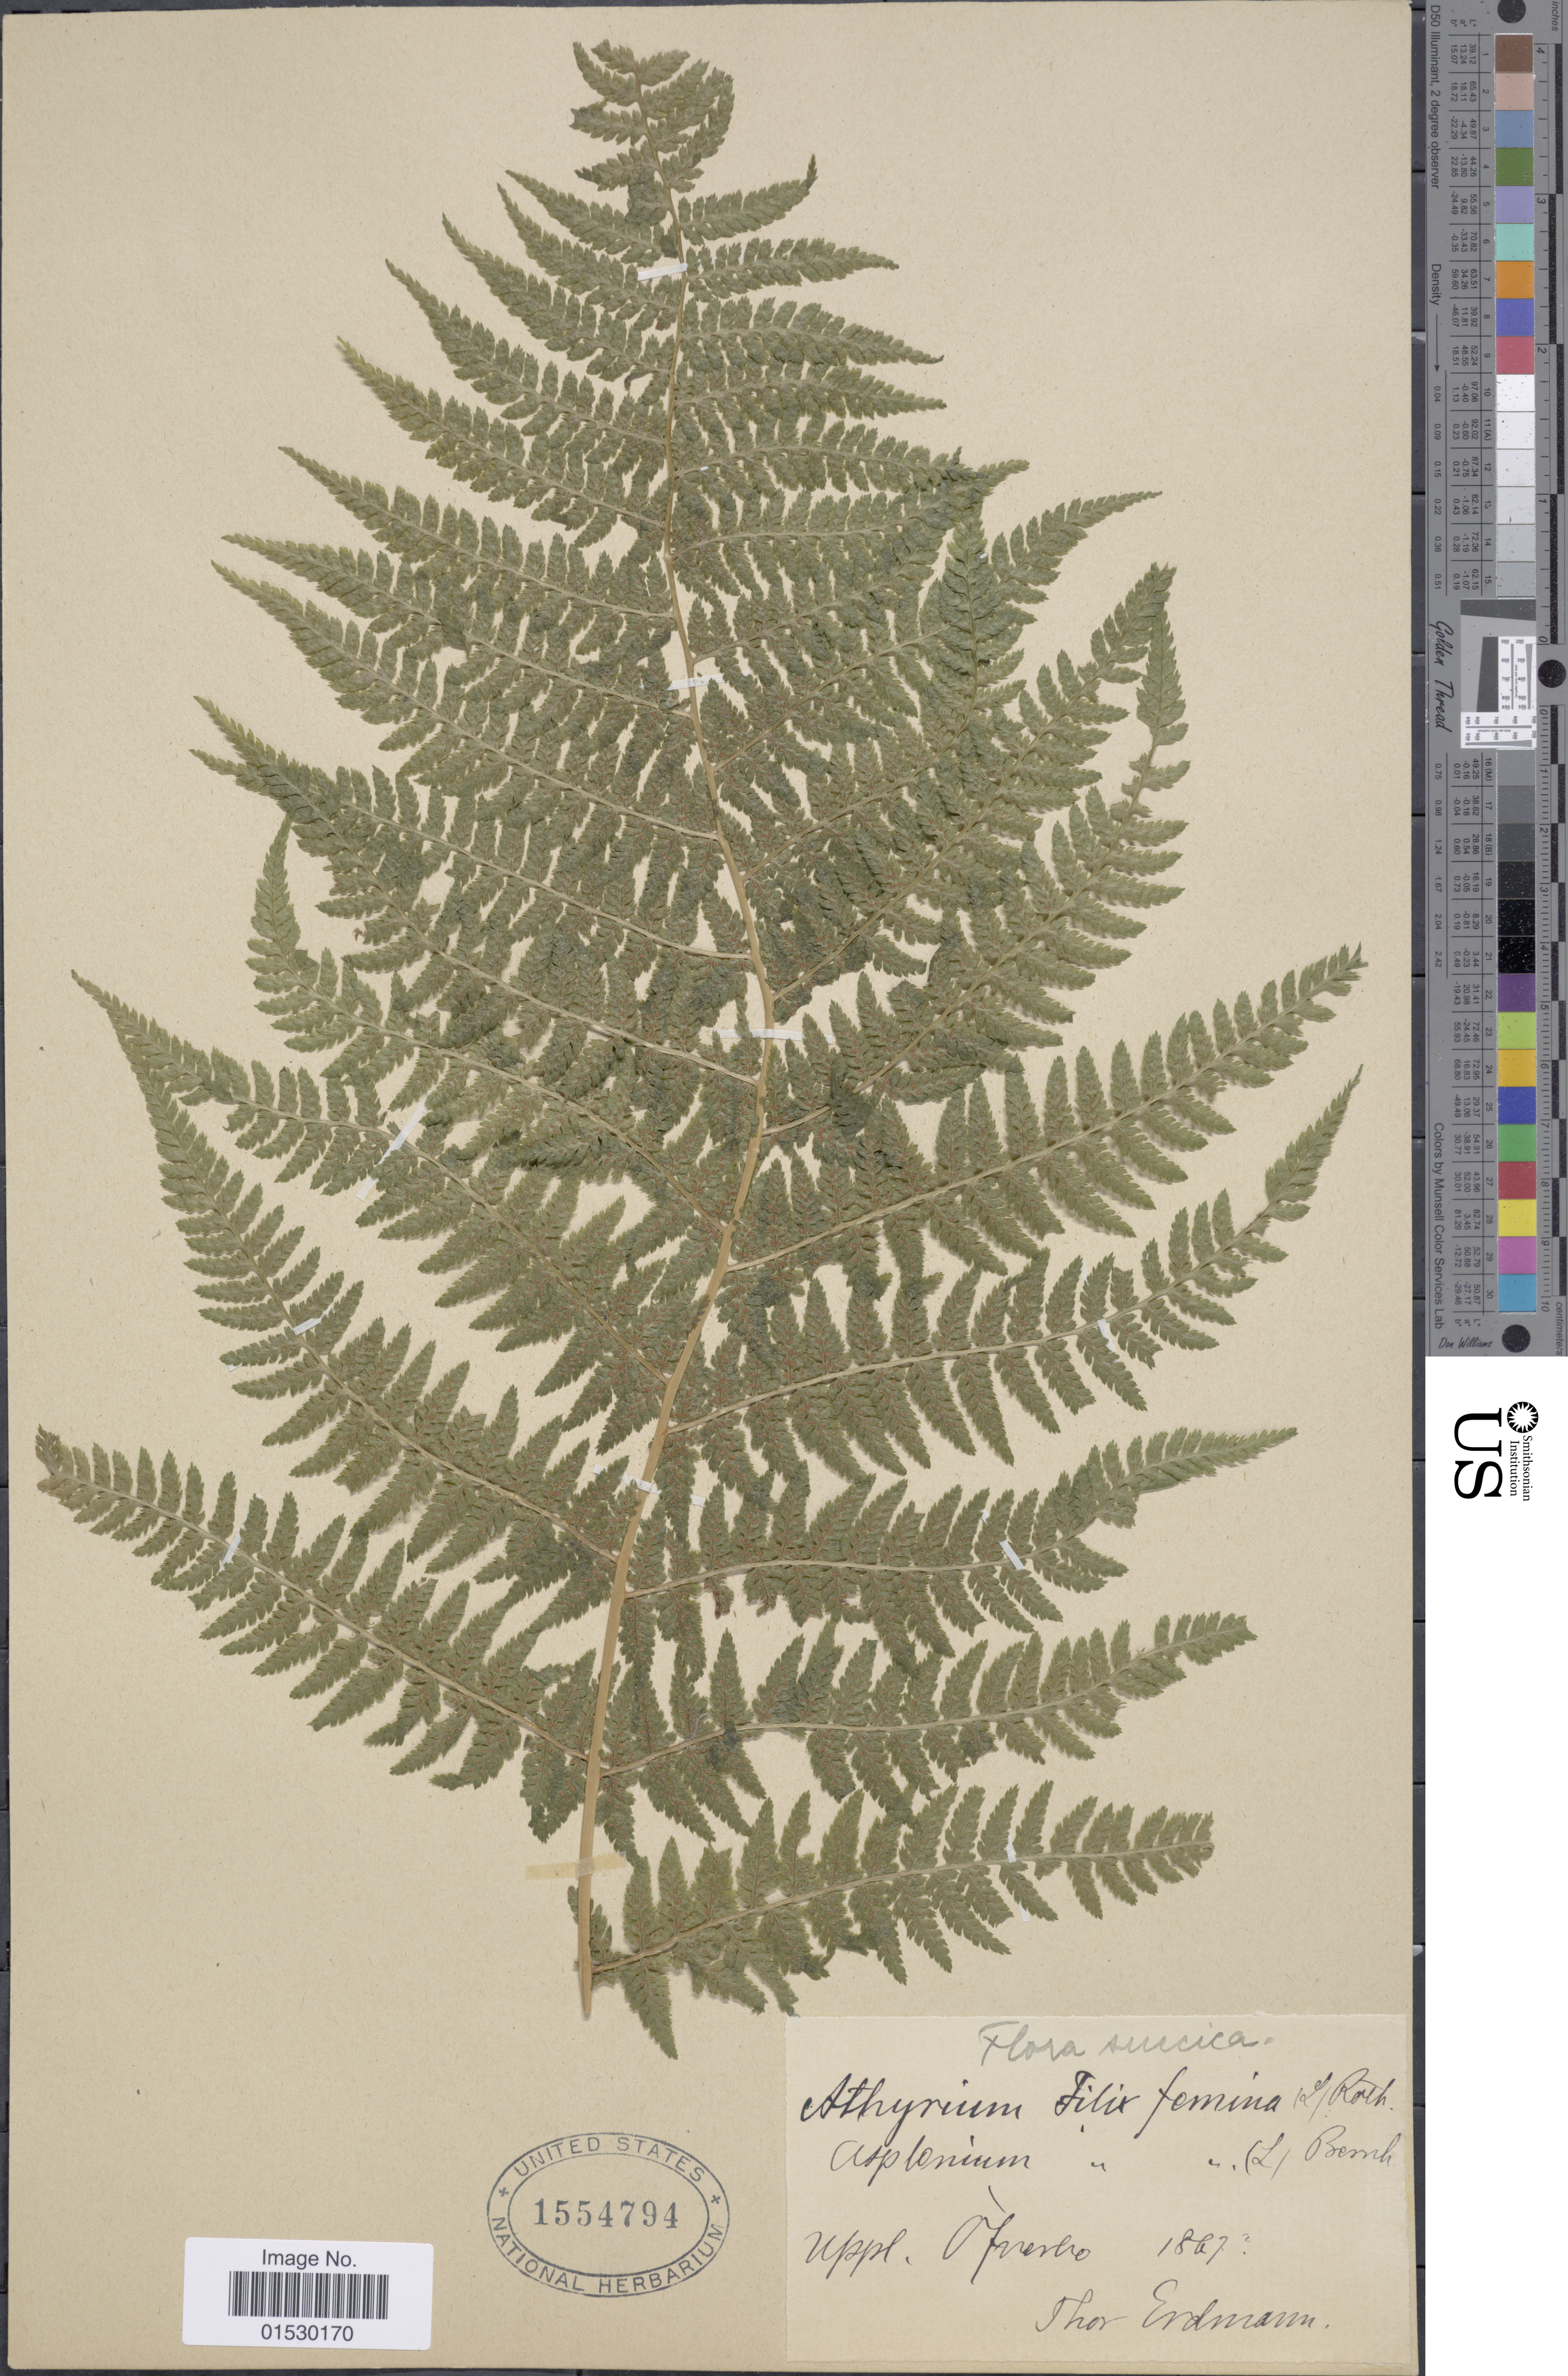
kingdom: Plantae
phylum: Tracheophyta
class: Polypodiopsida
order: Polypodiales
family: Athyriaceae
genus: Athyrium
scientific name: Athyrium filix-femina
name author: (L.) Roth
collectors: T. Erdmann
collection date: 1887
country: Sweden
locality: Uppl.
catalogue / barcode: US 1554794